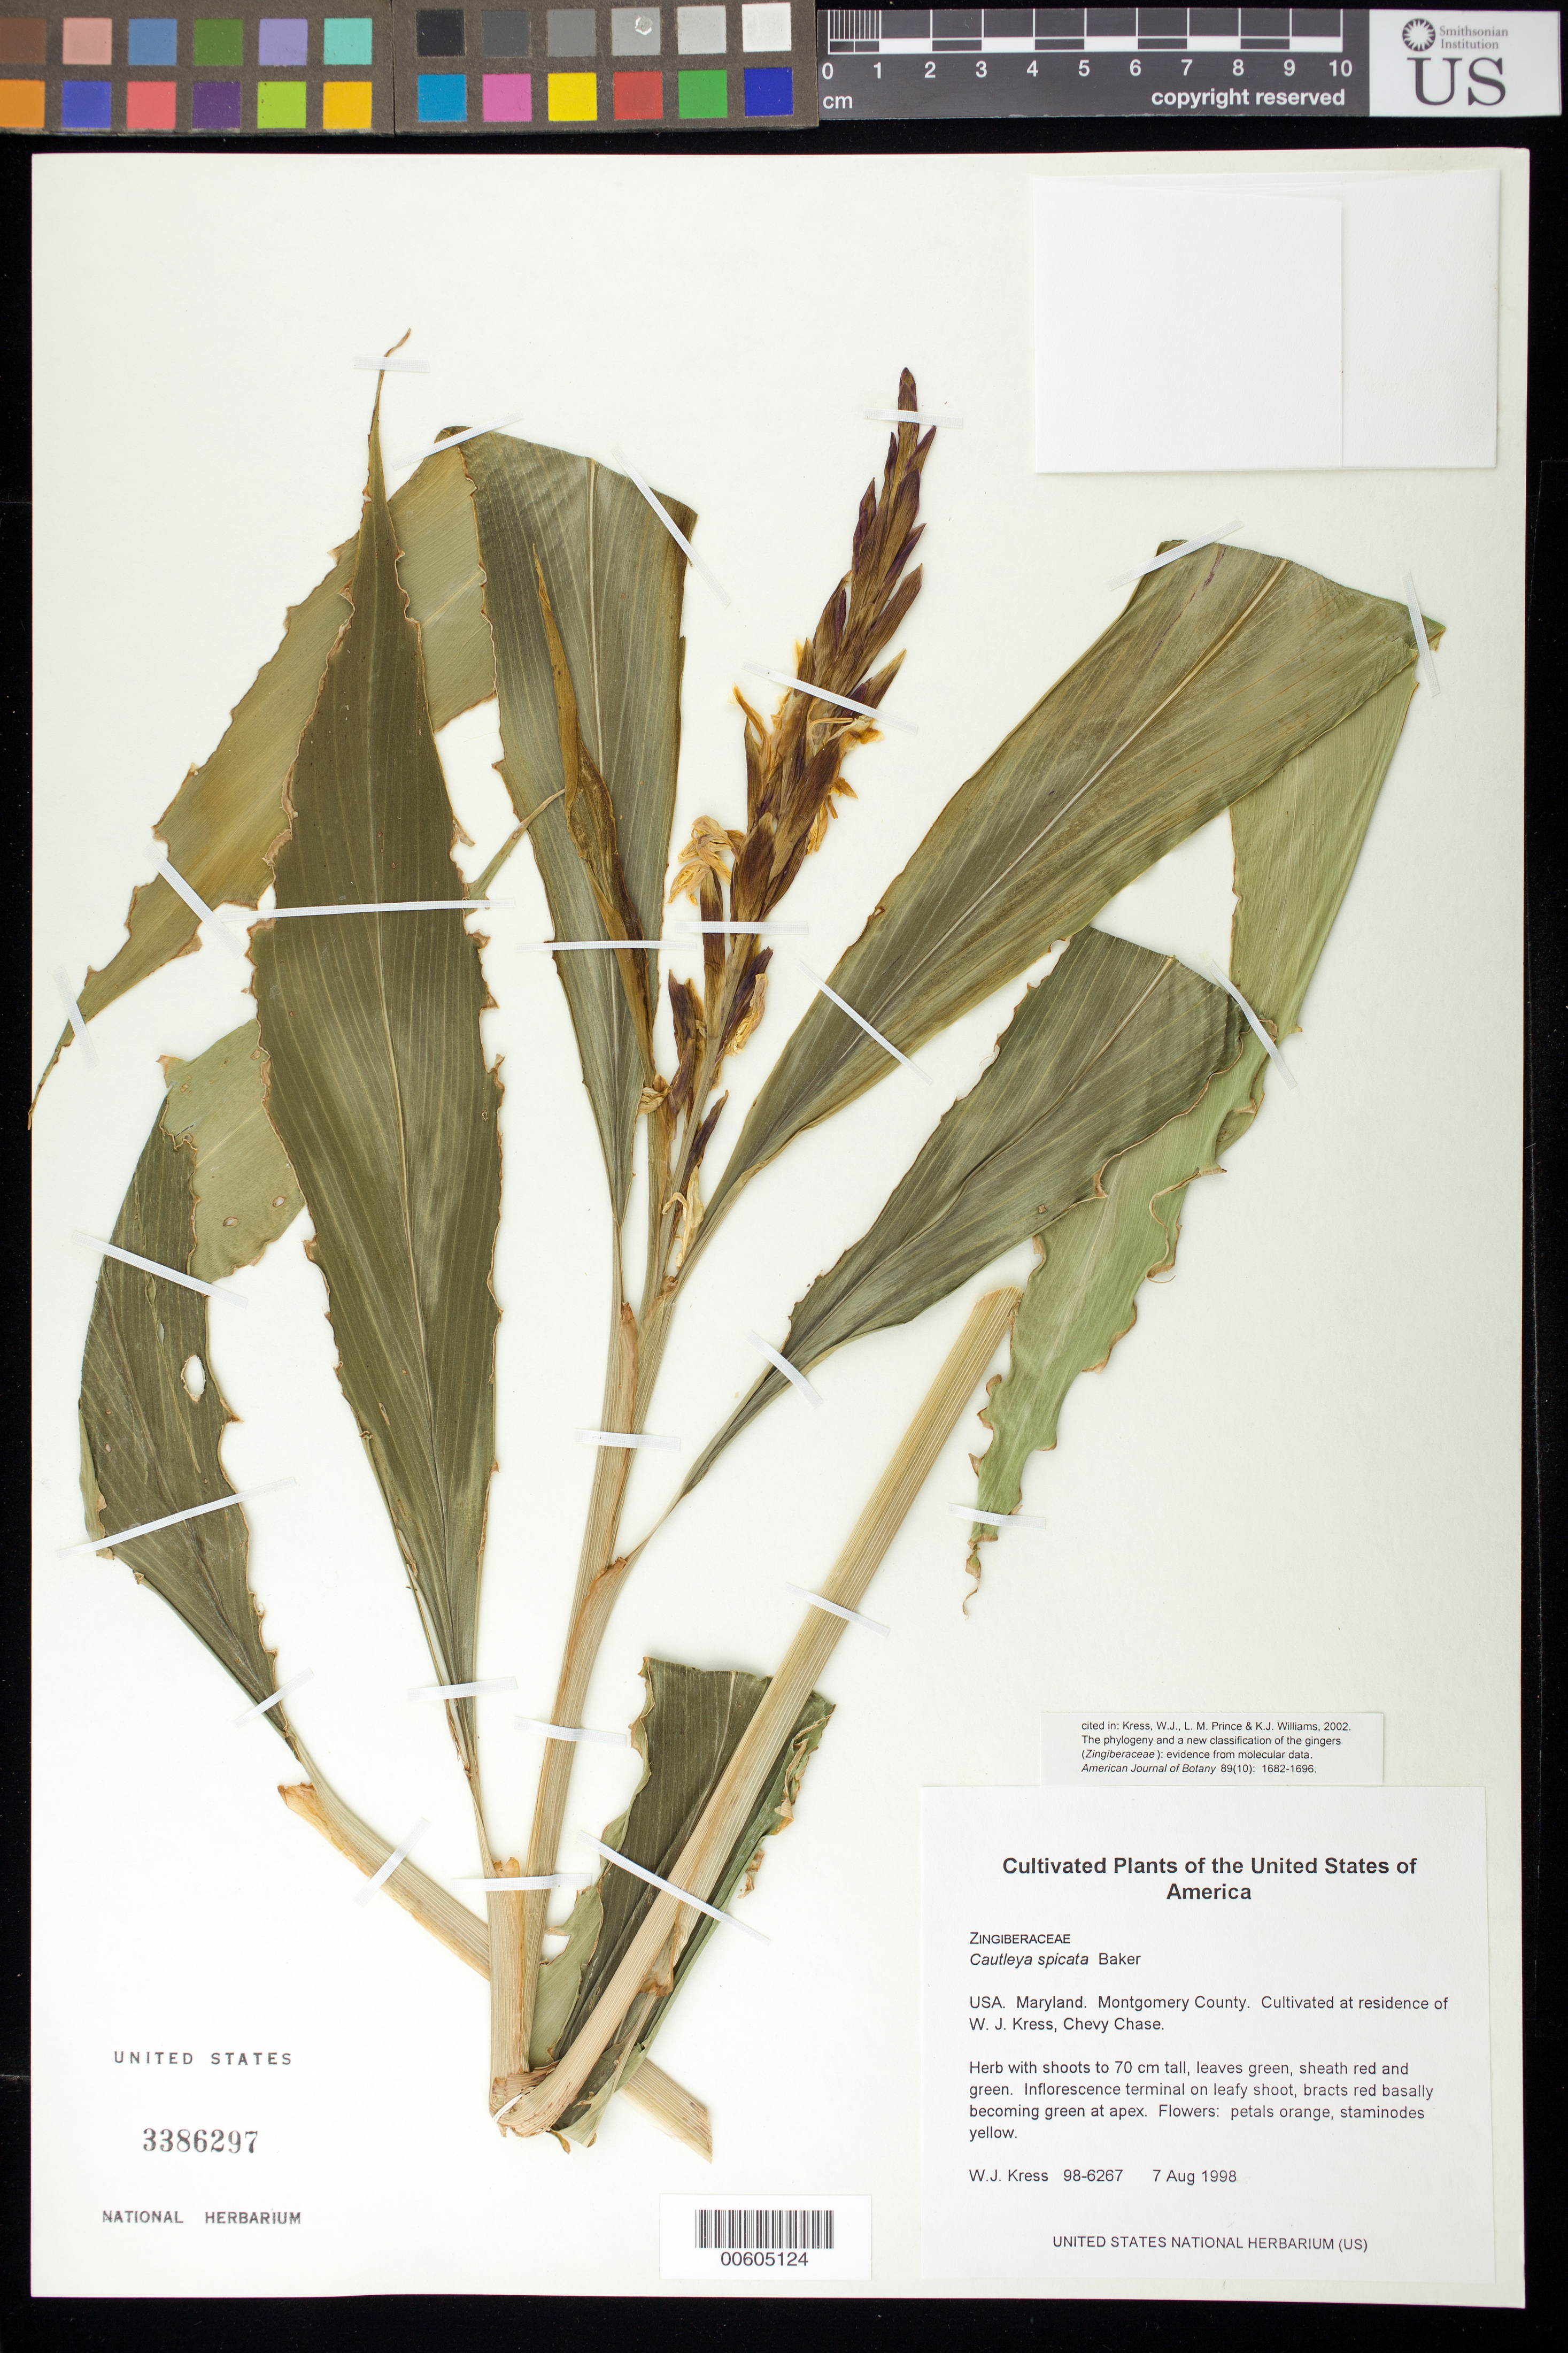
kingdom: Plantae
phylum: Tracheophyta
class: Liliopsida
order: Zingiberales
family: Zingiberaceae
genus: Cautleya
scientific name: Cautleya spicata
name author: (Sm.) Baker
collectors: W. J. Kress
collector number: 98-6267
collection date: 1998-08-07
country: United States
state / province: Maryland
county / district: Montgomery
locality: Cultivated at residence of W.J. Kress, Chevy Chase.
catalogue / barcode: US 3386297